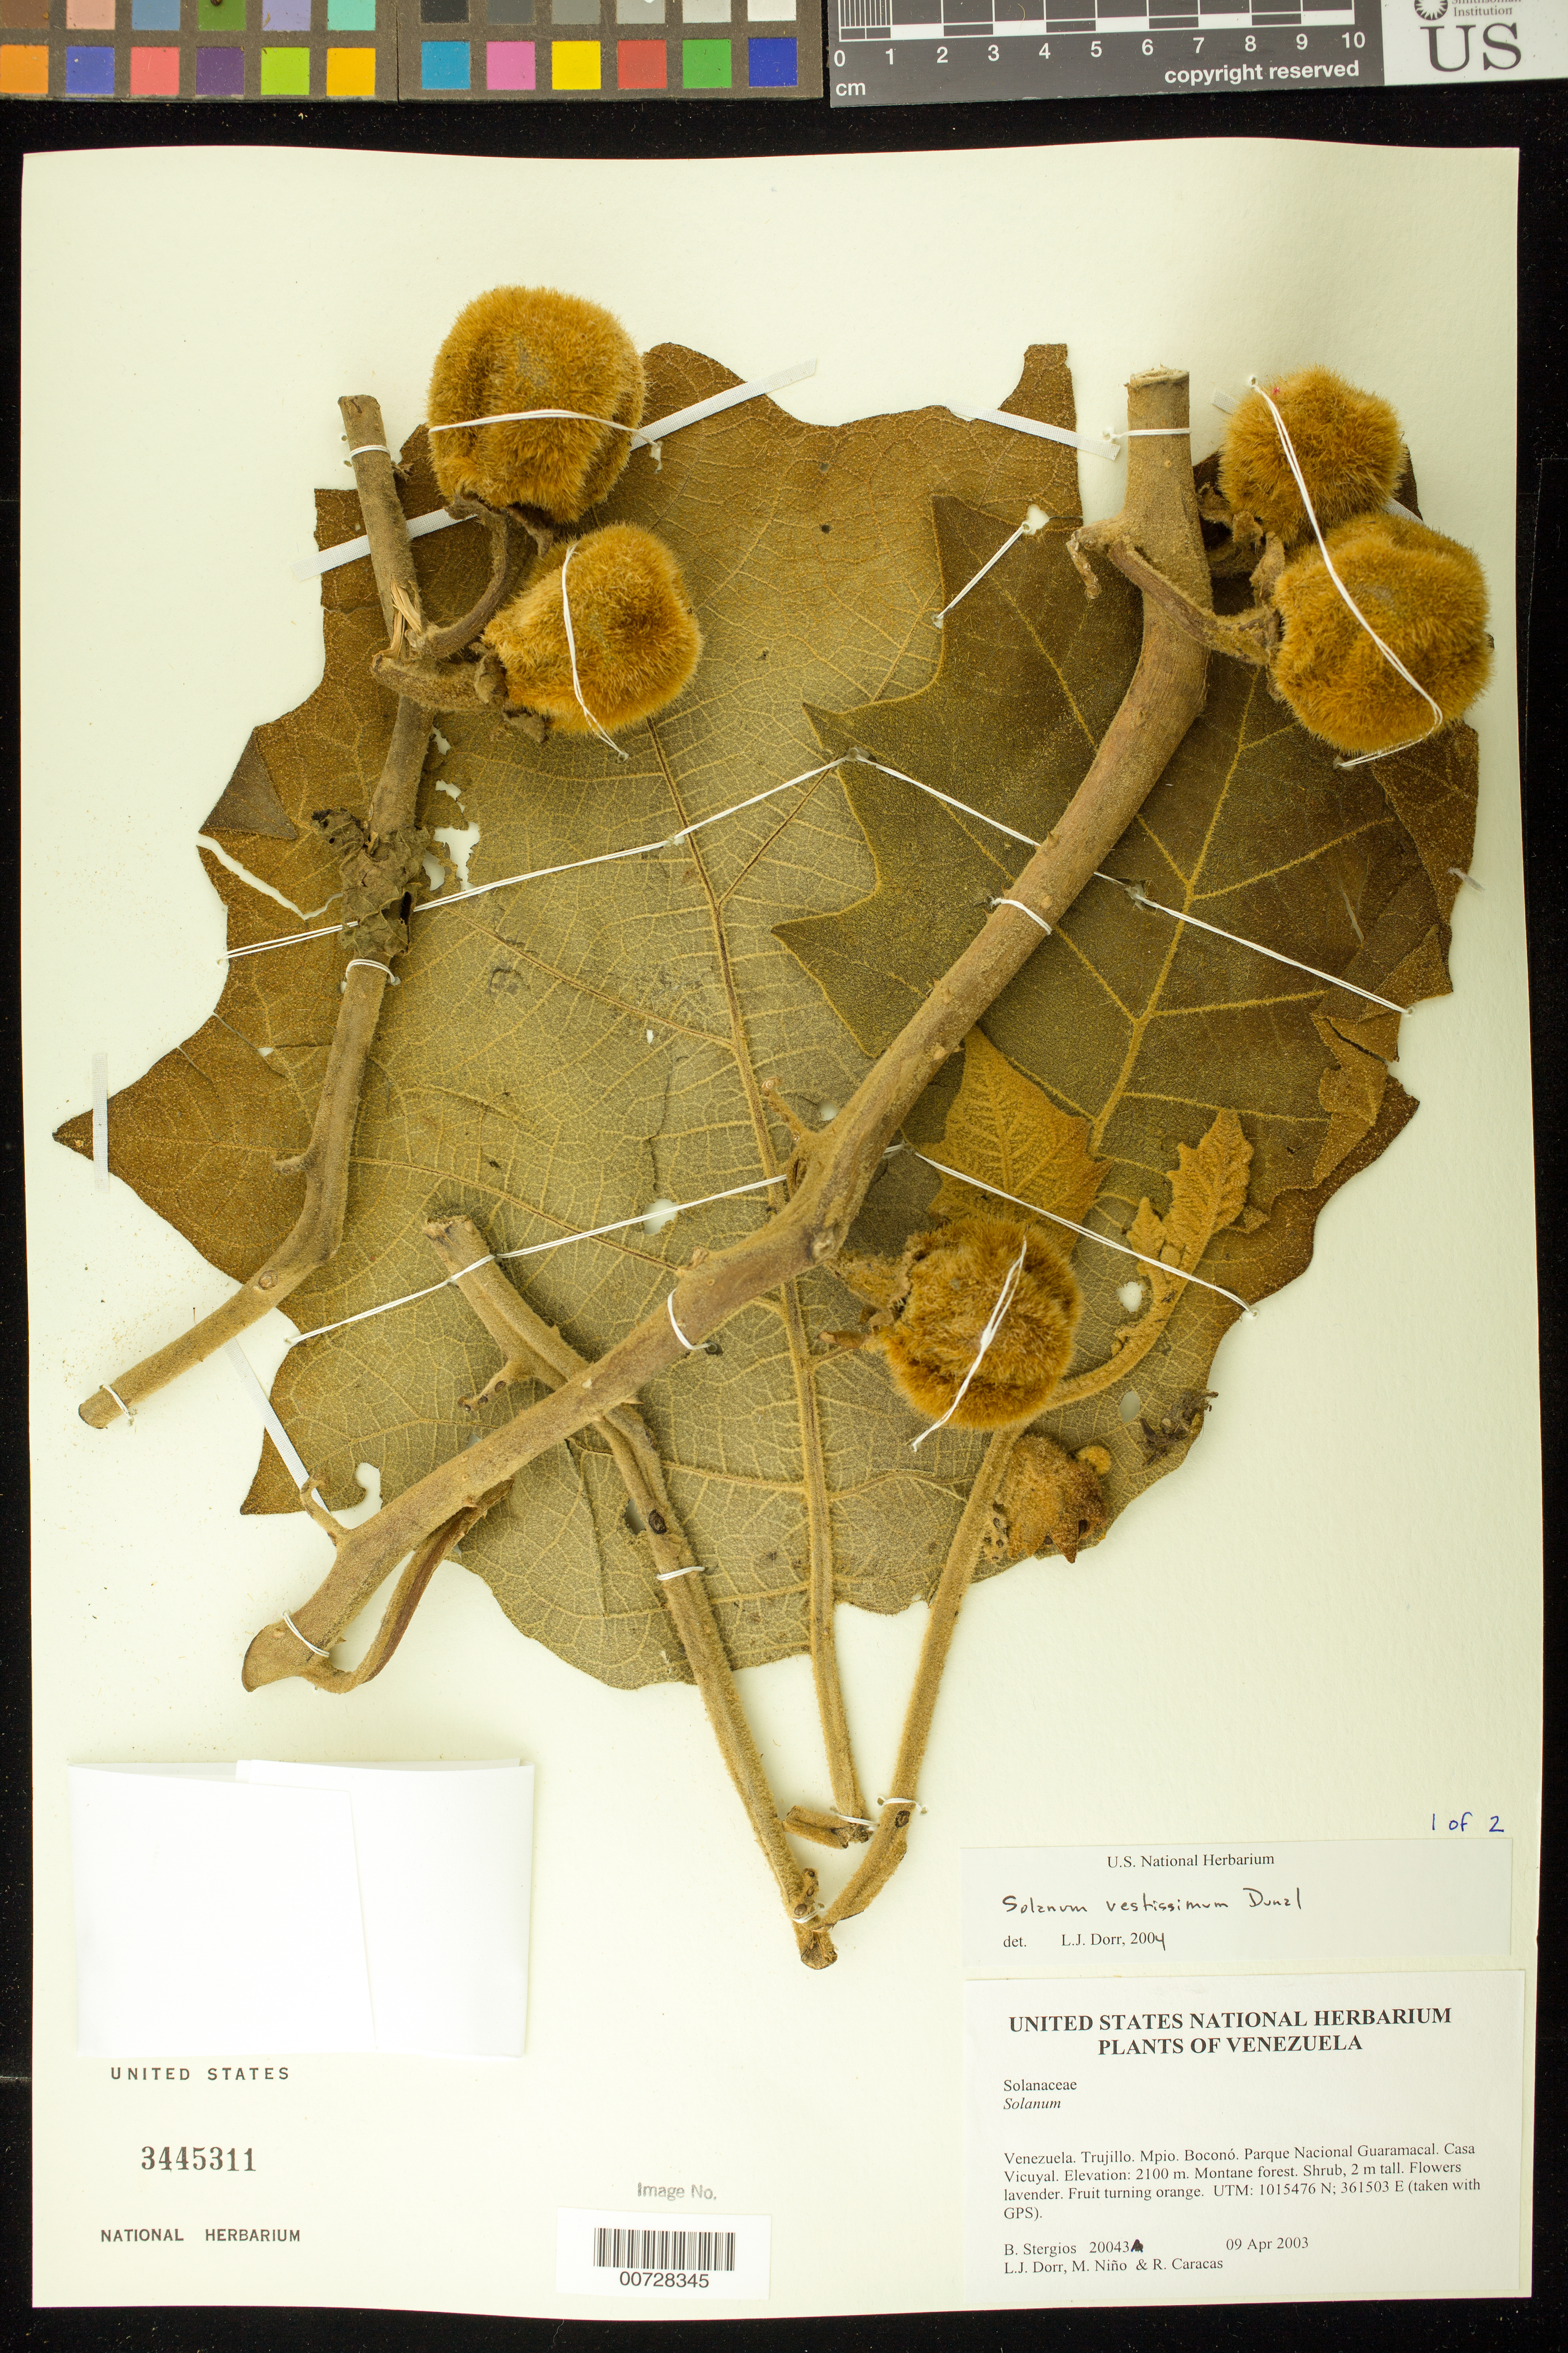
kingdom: Plantae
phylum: Tracheophyta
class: Magnoliopsida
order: Solanales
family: Solanaceae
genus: Solanum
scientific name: Solanum vestissimum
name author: Dunal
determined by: Dorr, L. J., (BOT), Smithsonian Institution - National Museum of Natural History (UNITED STATES)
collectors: B. G. Stergios, L. J. Dorr, S. M. Niño & R. Caracas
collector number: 20043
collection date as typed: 09 Apr 2003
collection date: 2003-04-09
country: Venezuela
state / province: Trujillo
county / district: Boconó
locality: Parque Nacional Guaramacal. Casa Vicuyal.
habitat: Montane forest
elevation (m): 2100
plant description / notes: PORT, US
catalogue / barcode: US 3445311